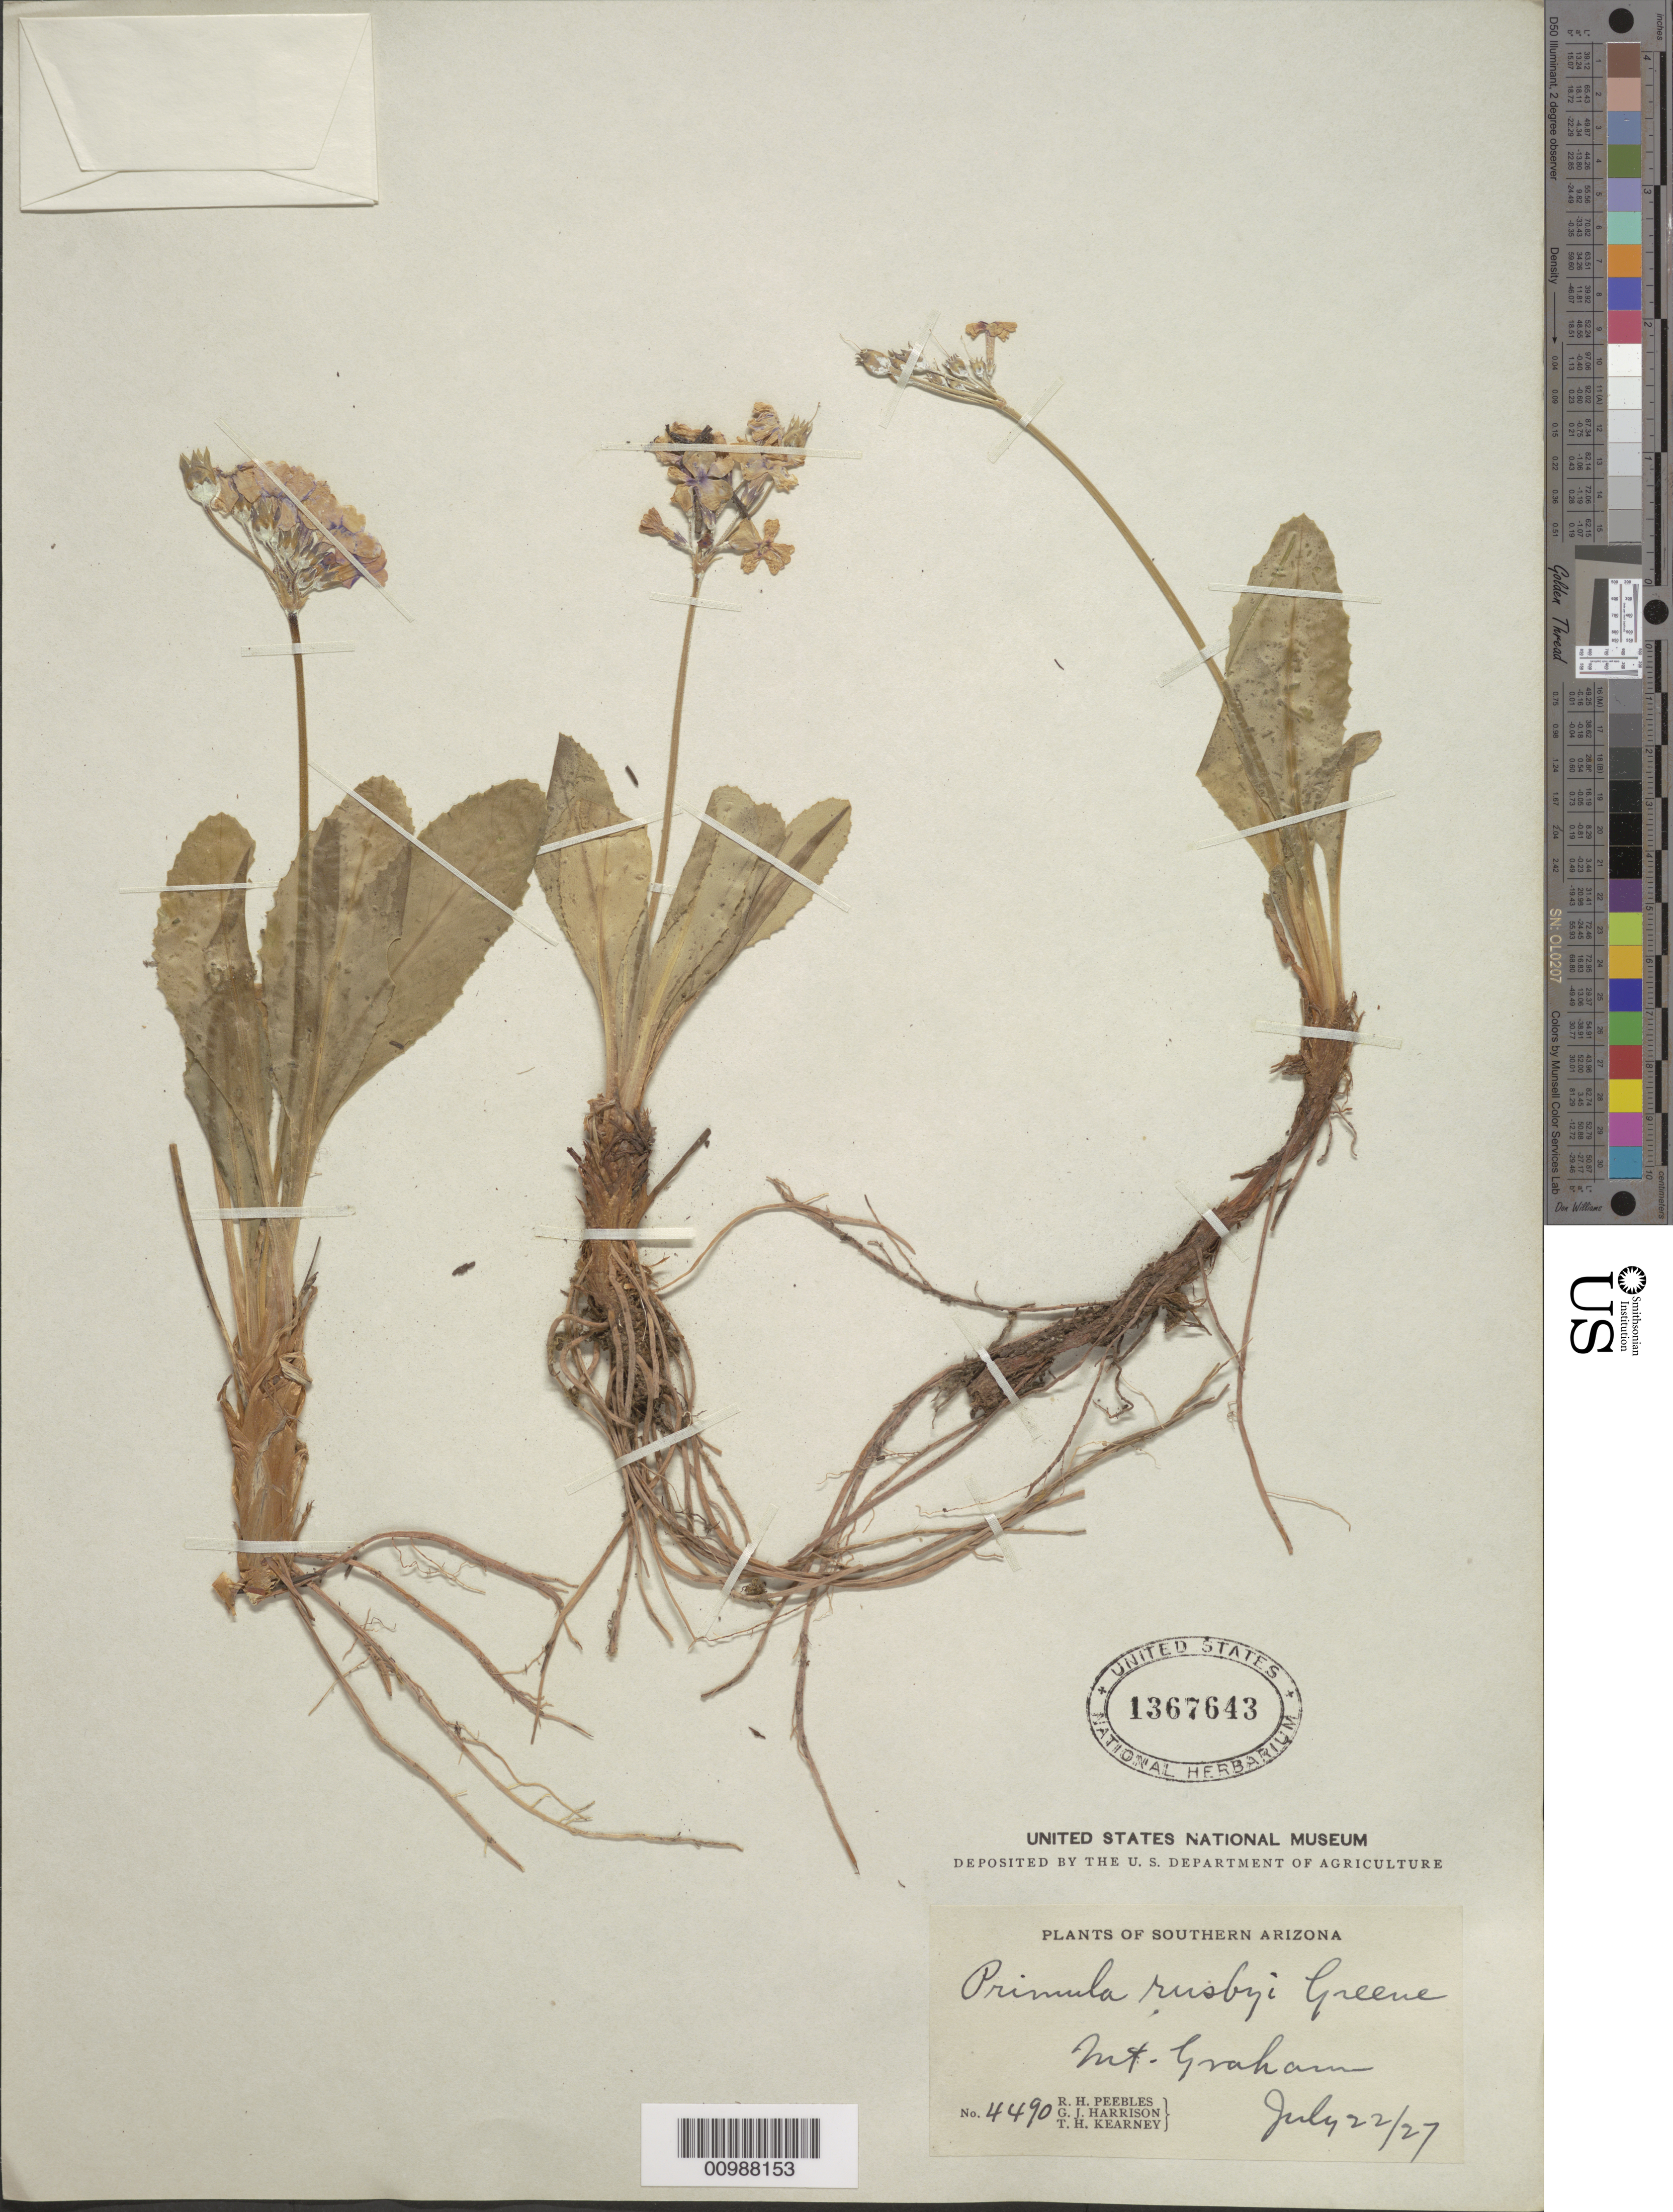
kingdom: Plantae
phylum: Tracheophyta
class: Magnoliopsida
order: Ericales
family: Primulaceae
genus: Primula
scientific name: Primula rusbyi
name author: Greene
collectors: R. H. Peebles & G. J. Harrison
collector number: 4490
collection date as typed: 22 Jul 1927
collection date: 1927-07-22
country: United States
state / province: Arizona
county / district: Graham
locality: Mount Graham.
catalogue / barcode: US 1367643